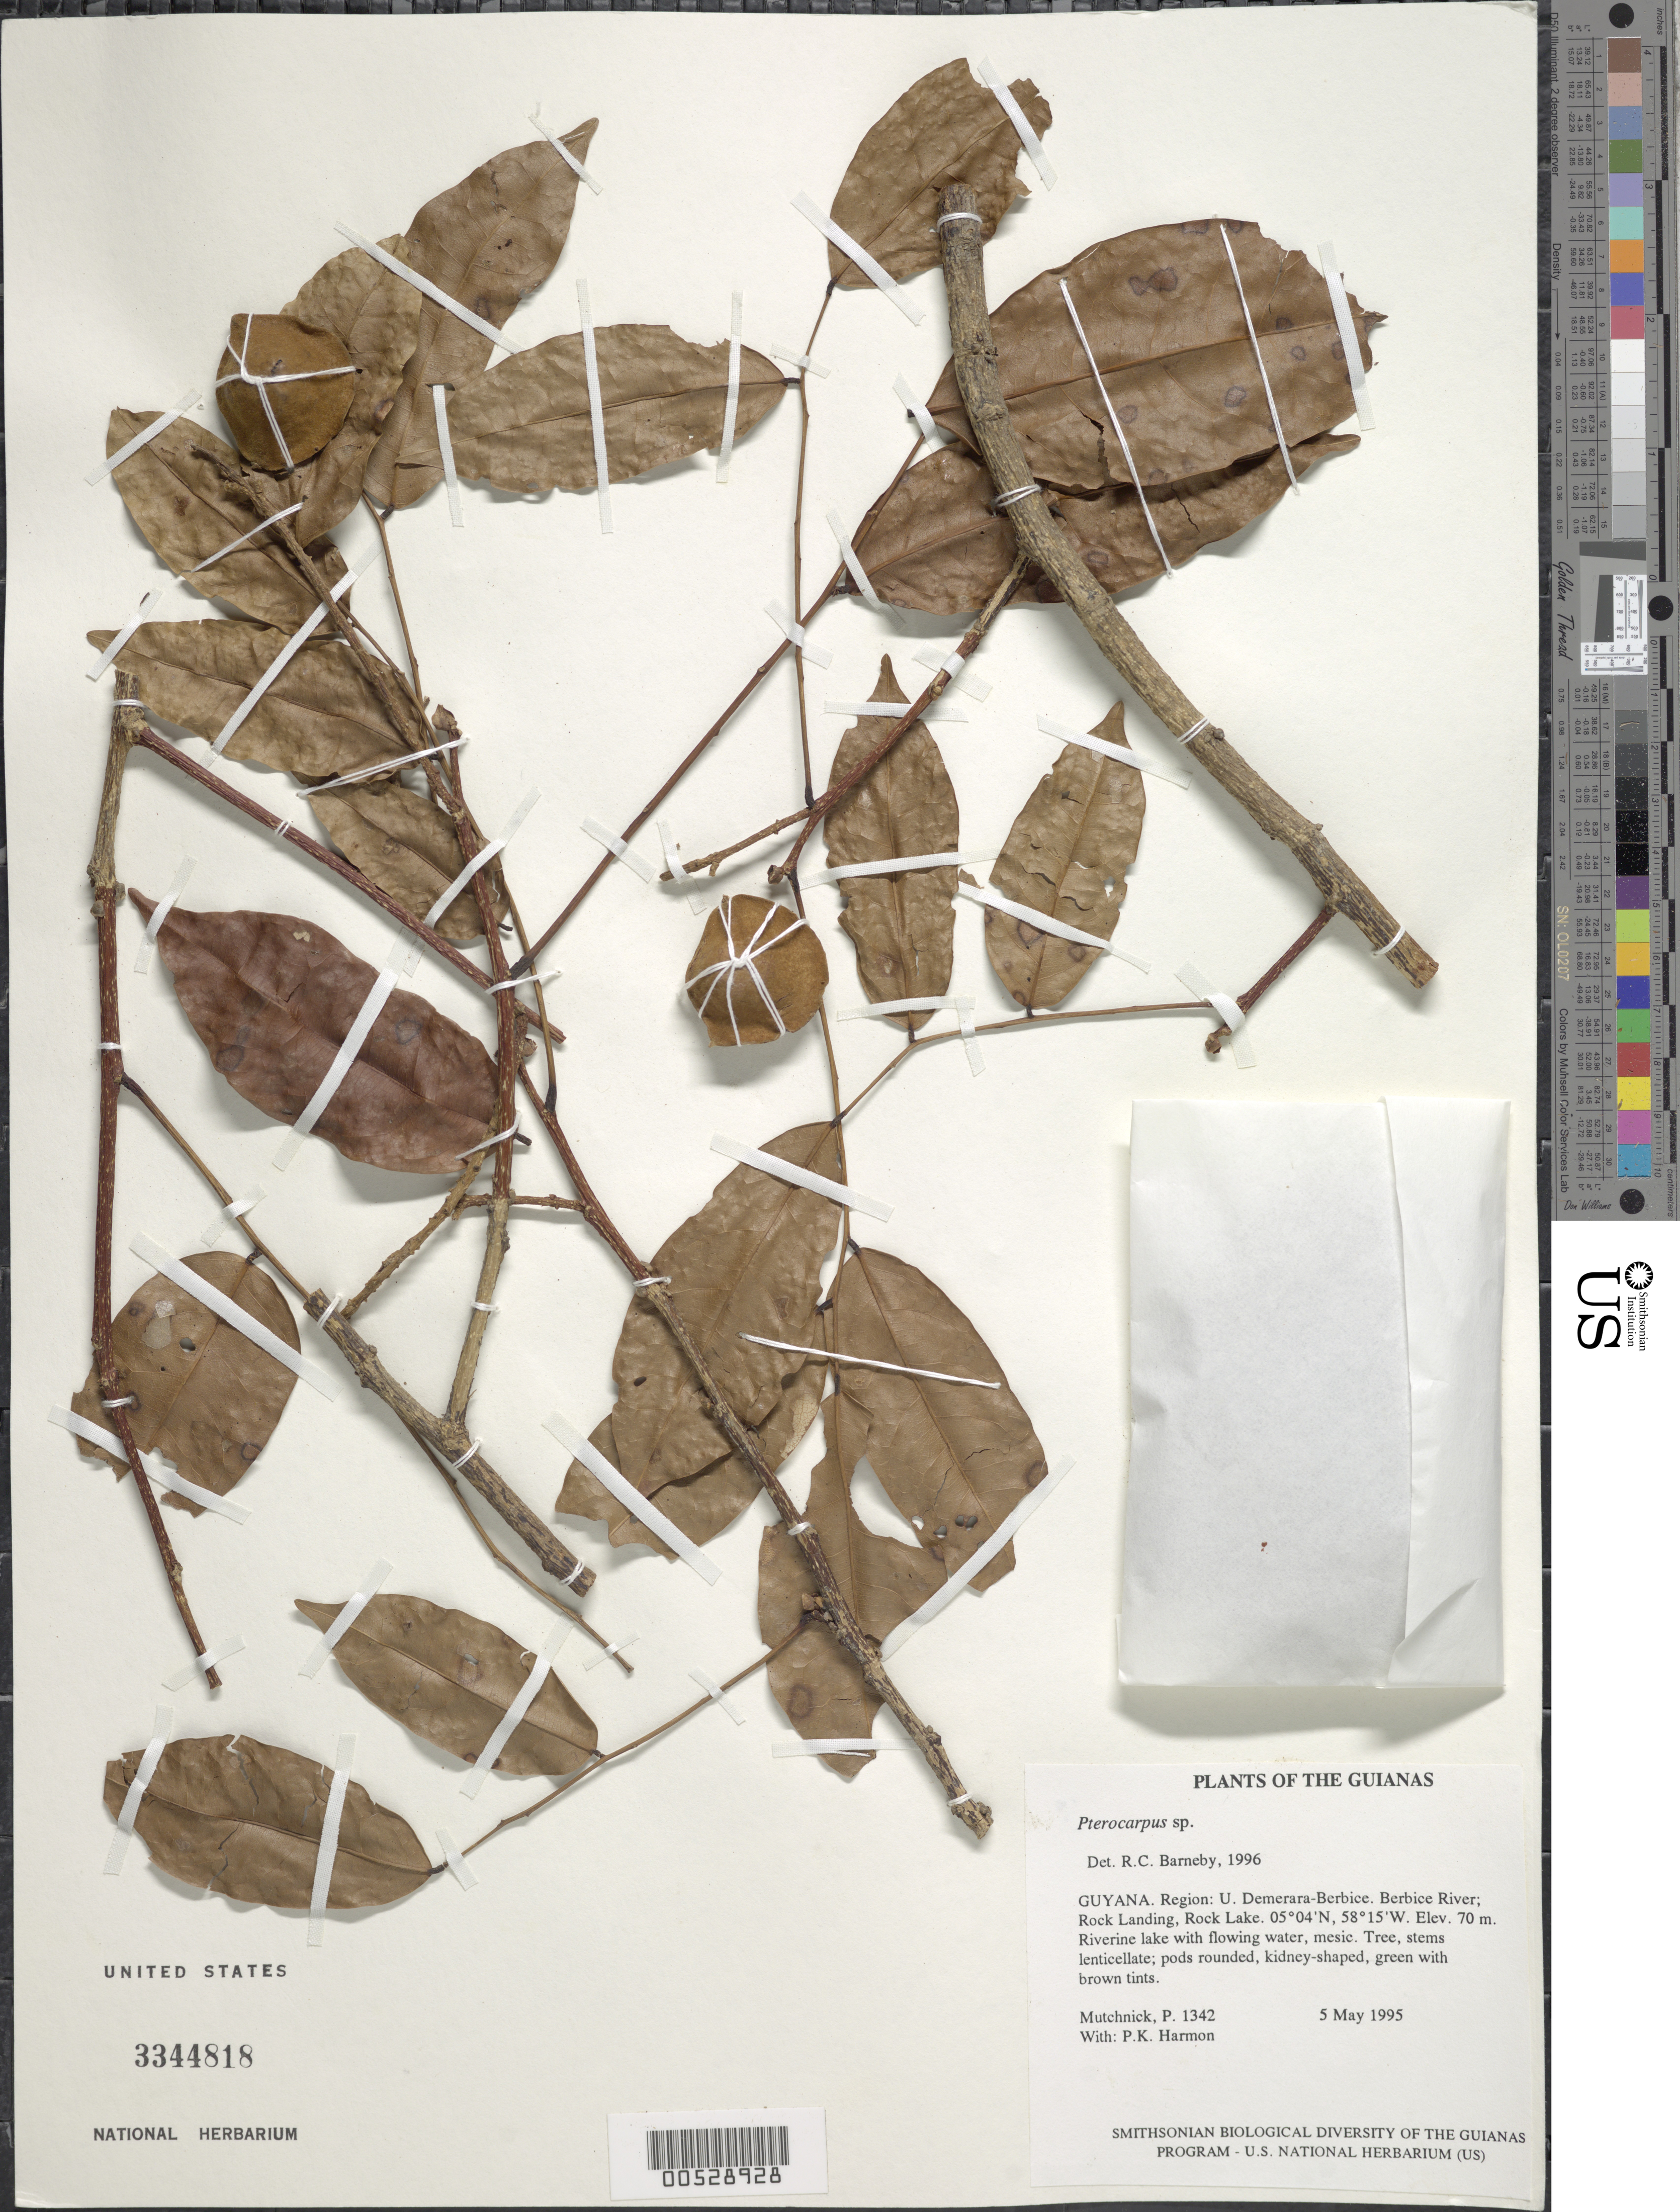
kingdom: Plantae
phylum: Tracheophyta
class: Magnoliopsida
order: Fabales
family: Fabaceae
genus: Pterocarpus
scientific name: Pterocarpus sp.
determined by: Barneby, Rupert C., (NY)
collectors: P. Mutchnick & P. Harmon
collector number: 1342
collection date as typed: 5 May 1995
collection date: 1995-05-05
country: Guyana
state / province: U. Demerara-Berbice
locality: Berbice River; Rock Landing, Rock Lake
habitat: Riverine lake with flowing water, mesic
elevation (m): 70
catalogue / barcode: US 3344818